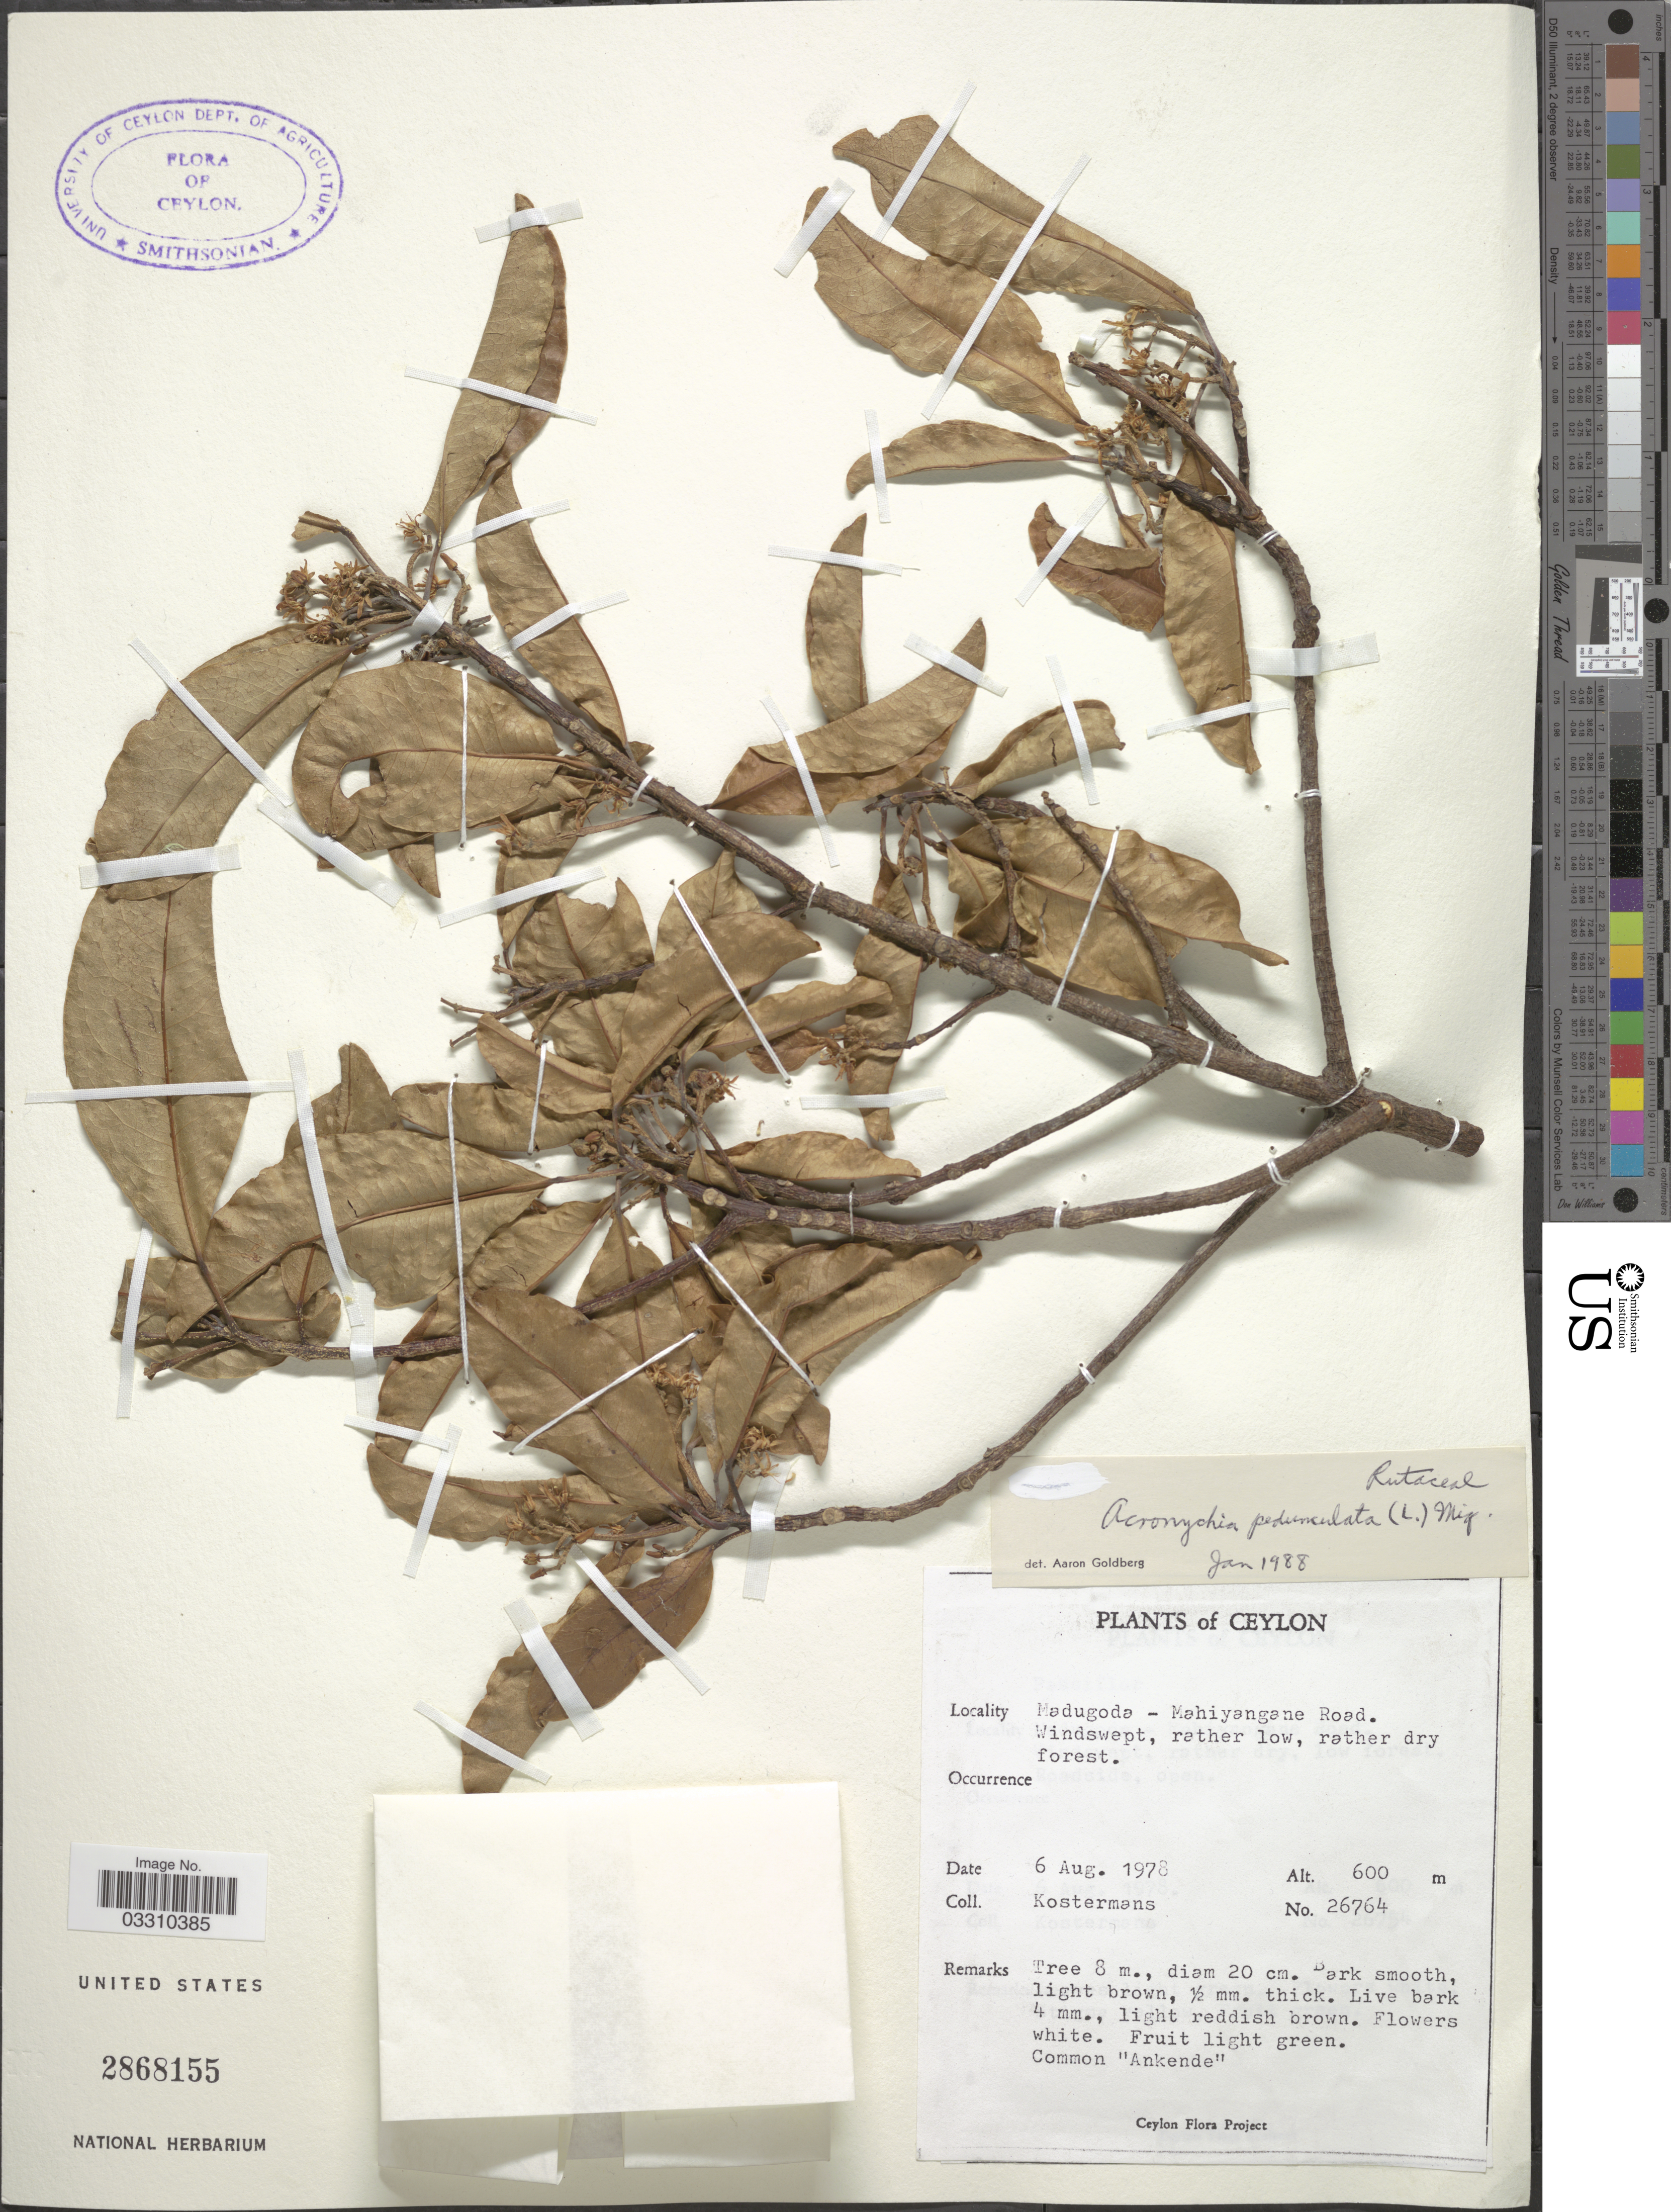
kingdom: Plantae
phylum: Tracheophyta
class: Magnoliopsida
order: Sapindales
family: Rutaceae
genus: Acronychia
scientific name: Acronychia pedunculata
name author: (L.) Miq.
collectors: Kostermans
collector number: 26764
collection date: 1978-08-06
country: Sri Lanka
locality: Ceylon, Madugoda - Mahiyangane Road. Windswept.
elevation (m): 600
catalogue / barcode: US 2868155